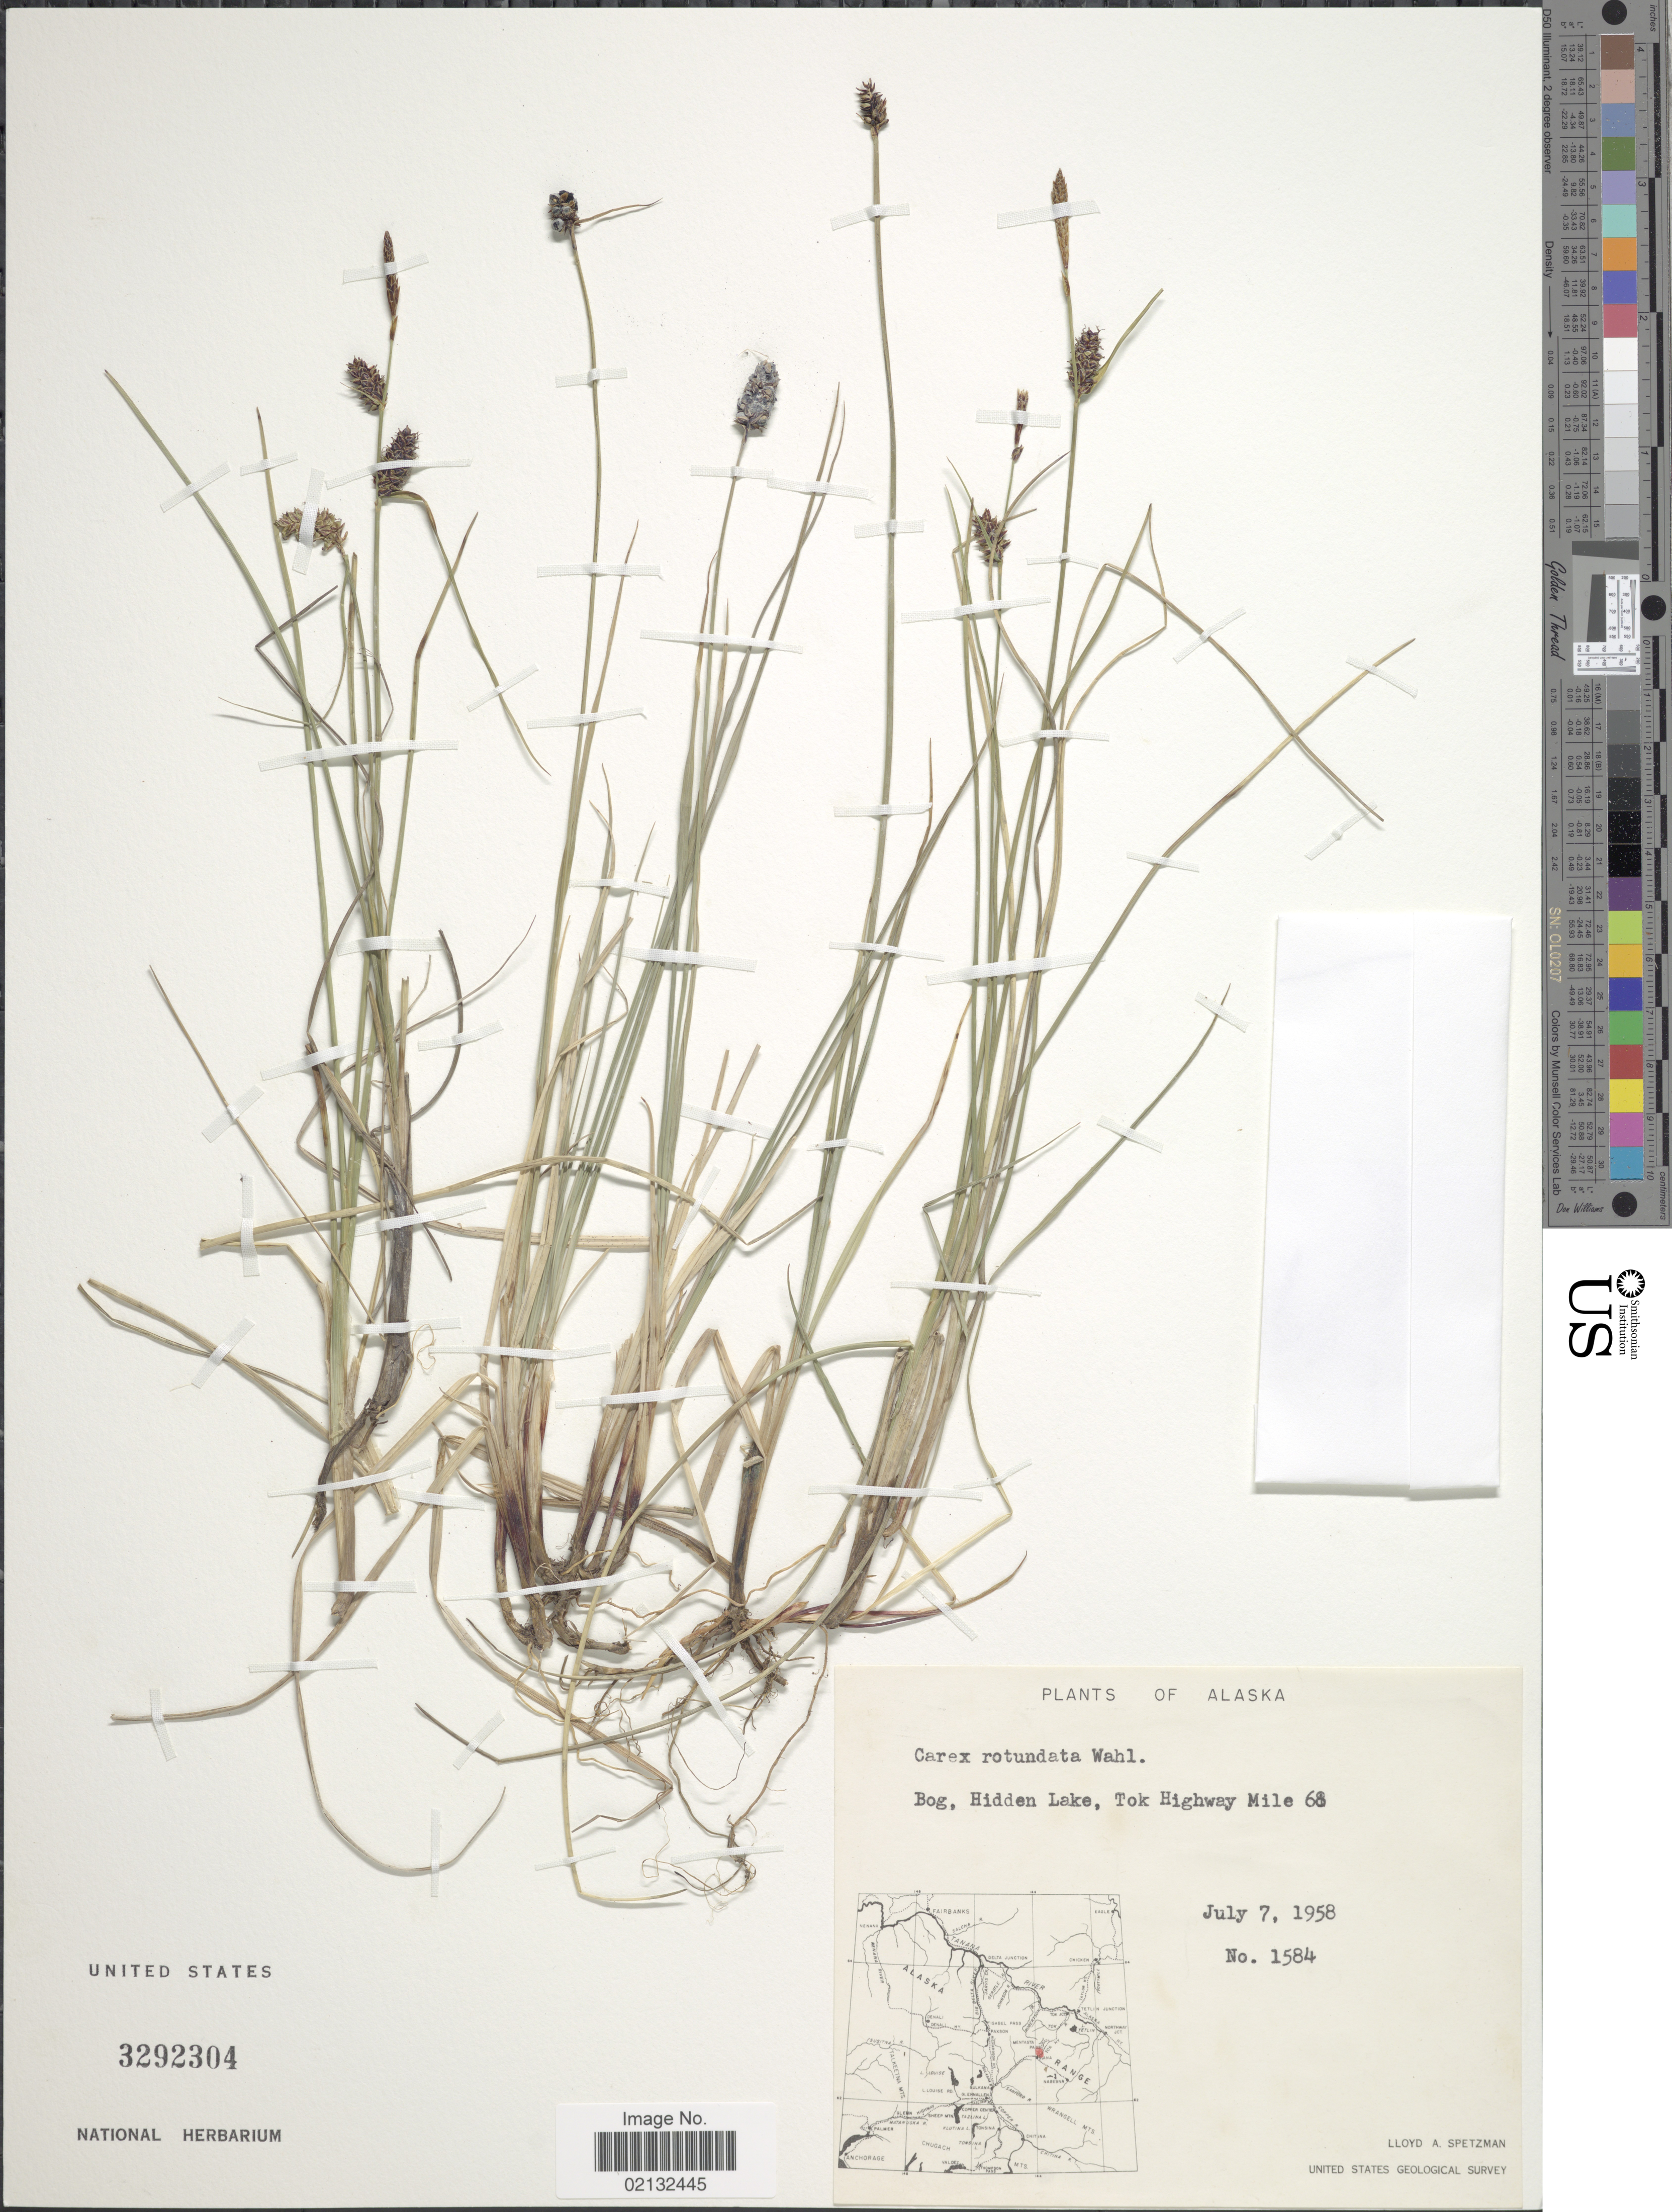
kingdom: Plantae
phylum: Tracheophyta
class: Liliopsida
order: Poales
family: Cyperaceae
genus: Carex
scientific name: Carex rotundata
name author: Wahlenb.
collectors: L. Spetzman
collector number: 1584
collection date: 1958-07-07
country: United States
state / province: Alaska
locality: Bog, Hidden Lake, Tok Highway Mile 68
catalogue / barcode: US 3292304